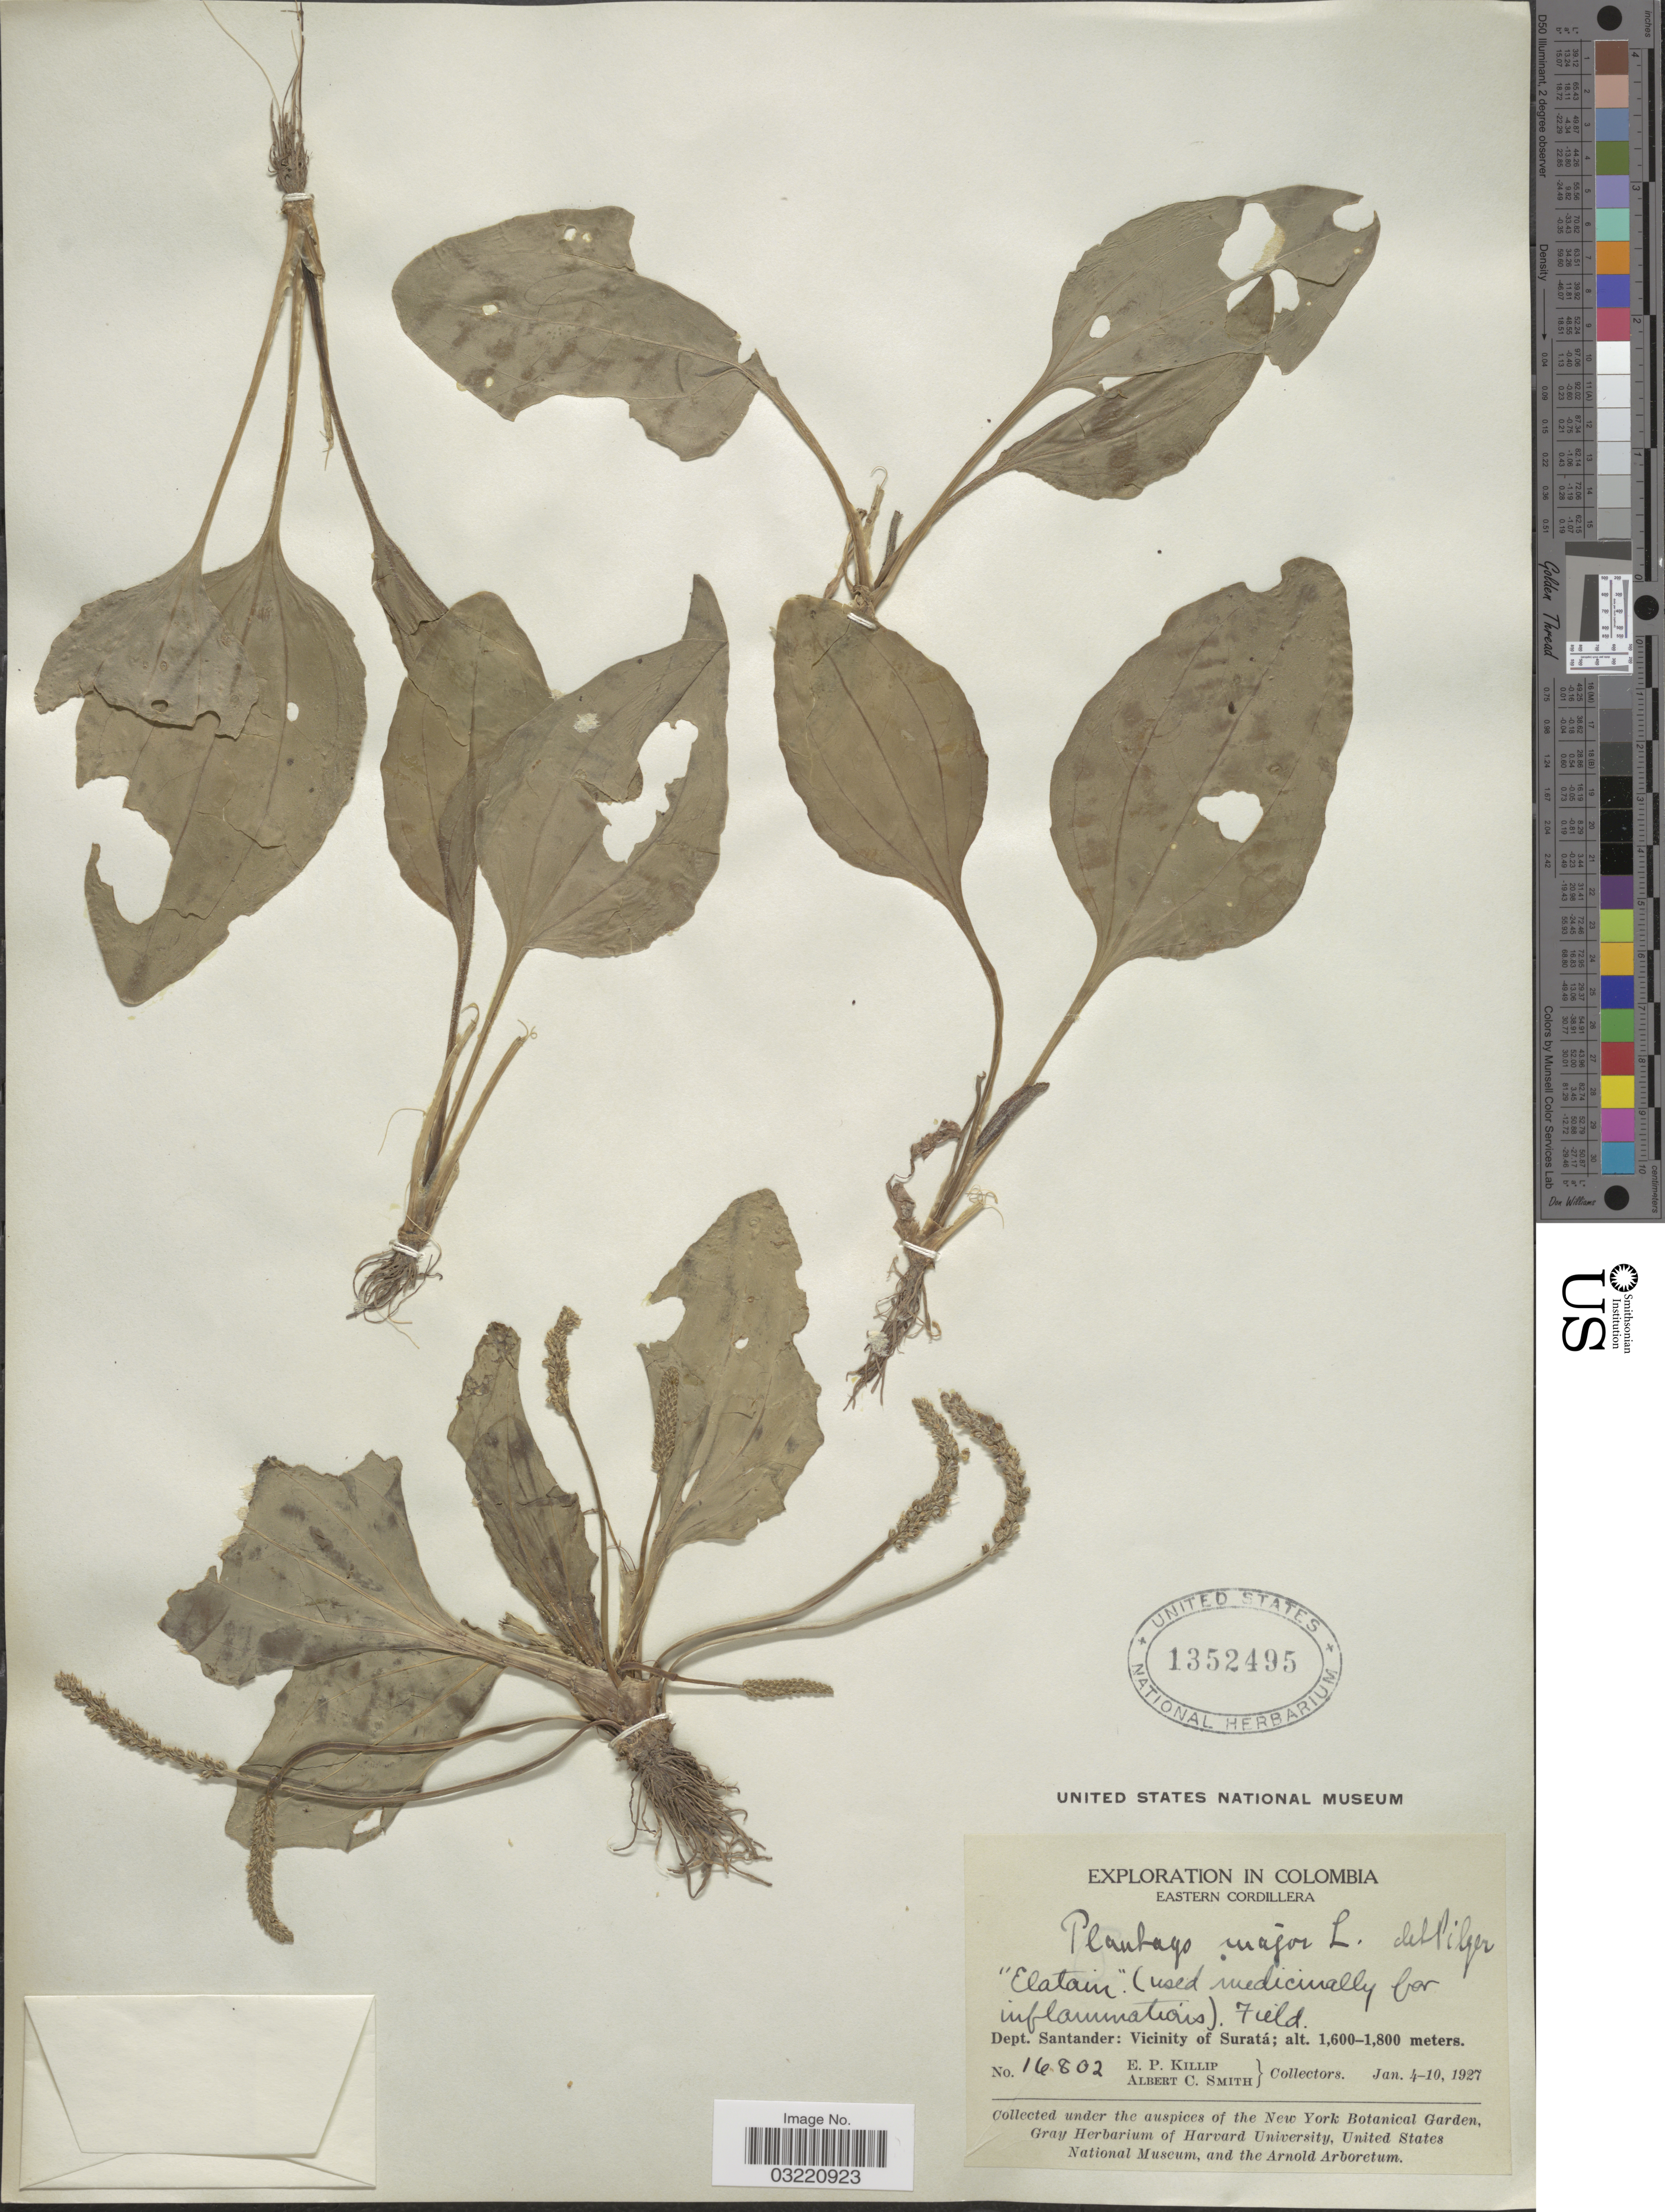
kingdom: Plantae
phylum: Tracheophyta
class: Magnoliopsida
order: Lamiales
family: Plantaginaceae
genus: Plantago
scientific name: Plantago major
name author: L.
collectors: E. P. Killip & A. C. Smith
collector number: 16802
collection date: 1927-01-04/1927-01-10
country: Colombia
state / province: Santander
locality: Eastern Cordillera. Dept. Santander: Vicinity of Suratá.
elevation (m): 1600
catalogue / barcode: US 1352495